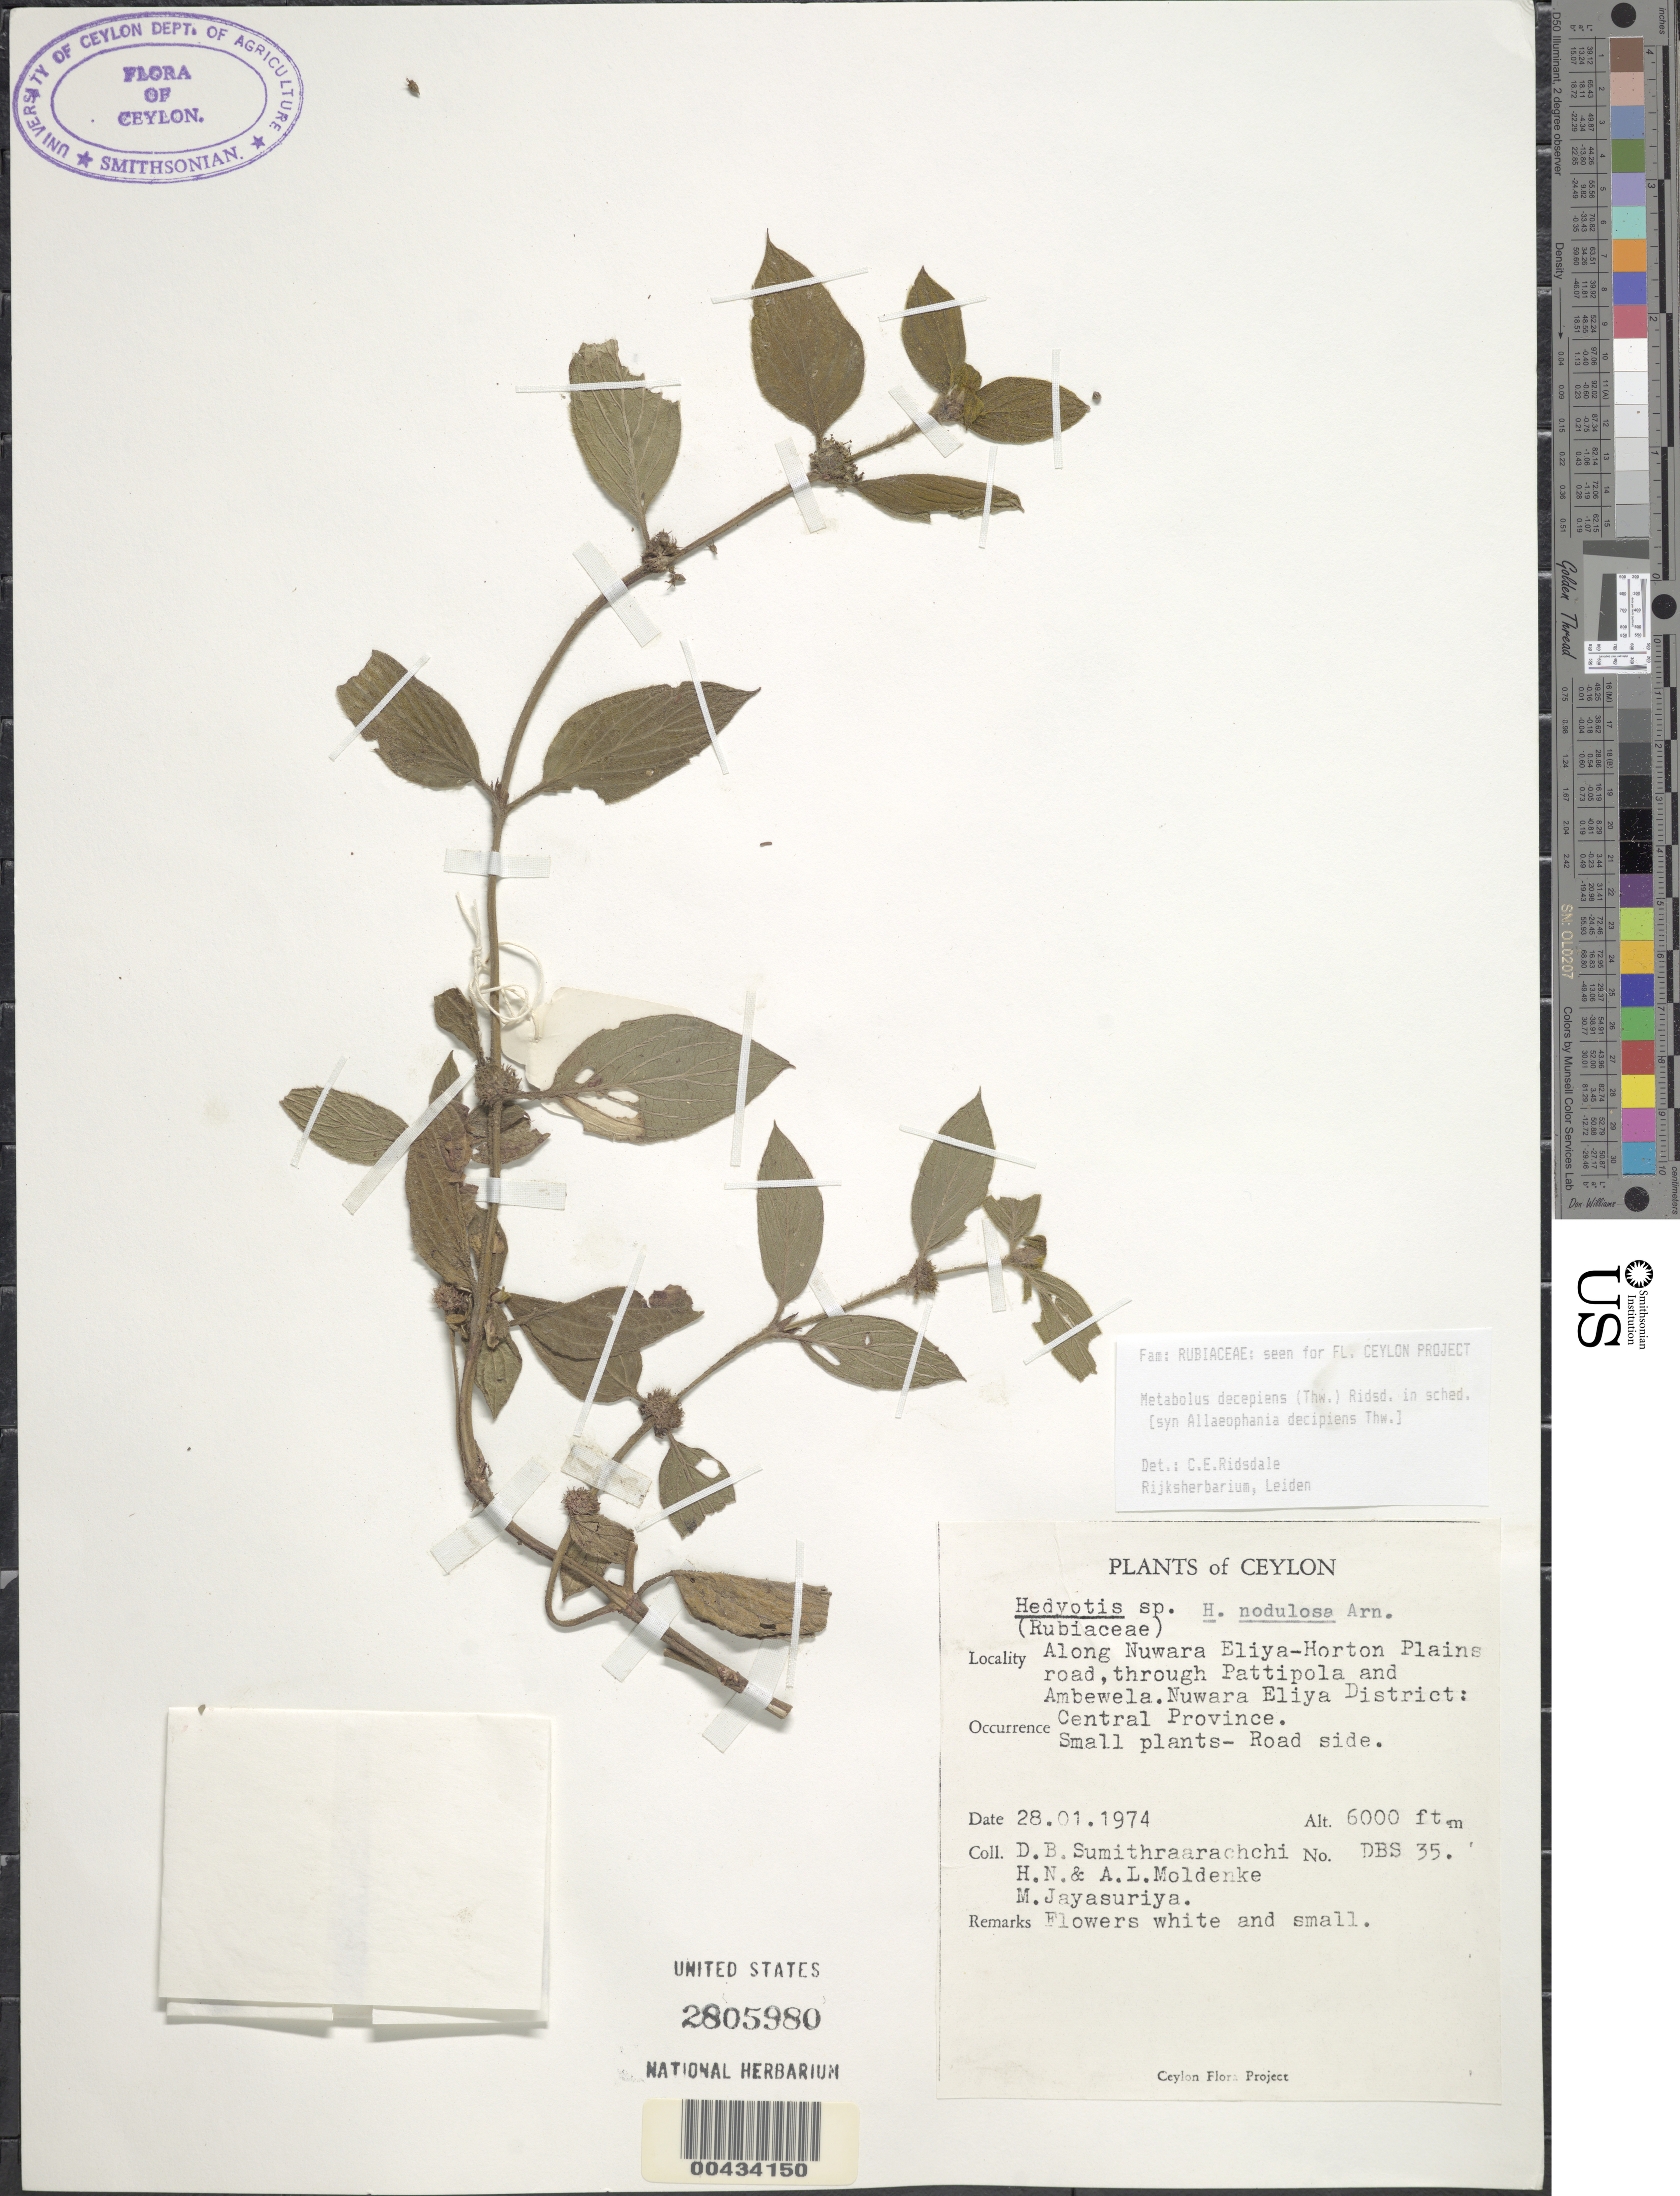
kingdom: Plantae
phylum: Tracheophyta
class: Magnoliopsida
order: Gentianales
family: Rubiaceae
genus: Metabolos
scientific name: Metabolos decepiens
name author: (Thwaites) Ridsdale in sched.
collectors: D. B. Sumithraarachchi, H. N. Moldenke, A. L. Moldenke & A. H. Jayasuriya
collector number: DBS 35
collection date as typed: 28 Jan 1974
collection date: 1974-01-28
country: Sri Lanka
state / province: Central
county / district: Nuwara Eliya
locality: Along Nuwara Eliya-Horton Plains Rd, through Pattiposa and Ambewela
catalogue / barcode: US 2805980